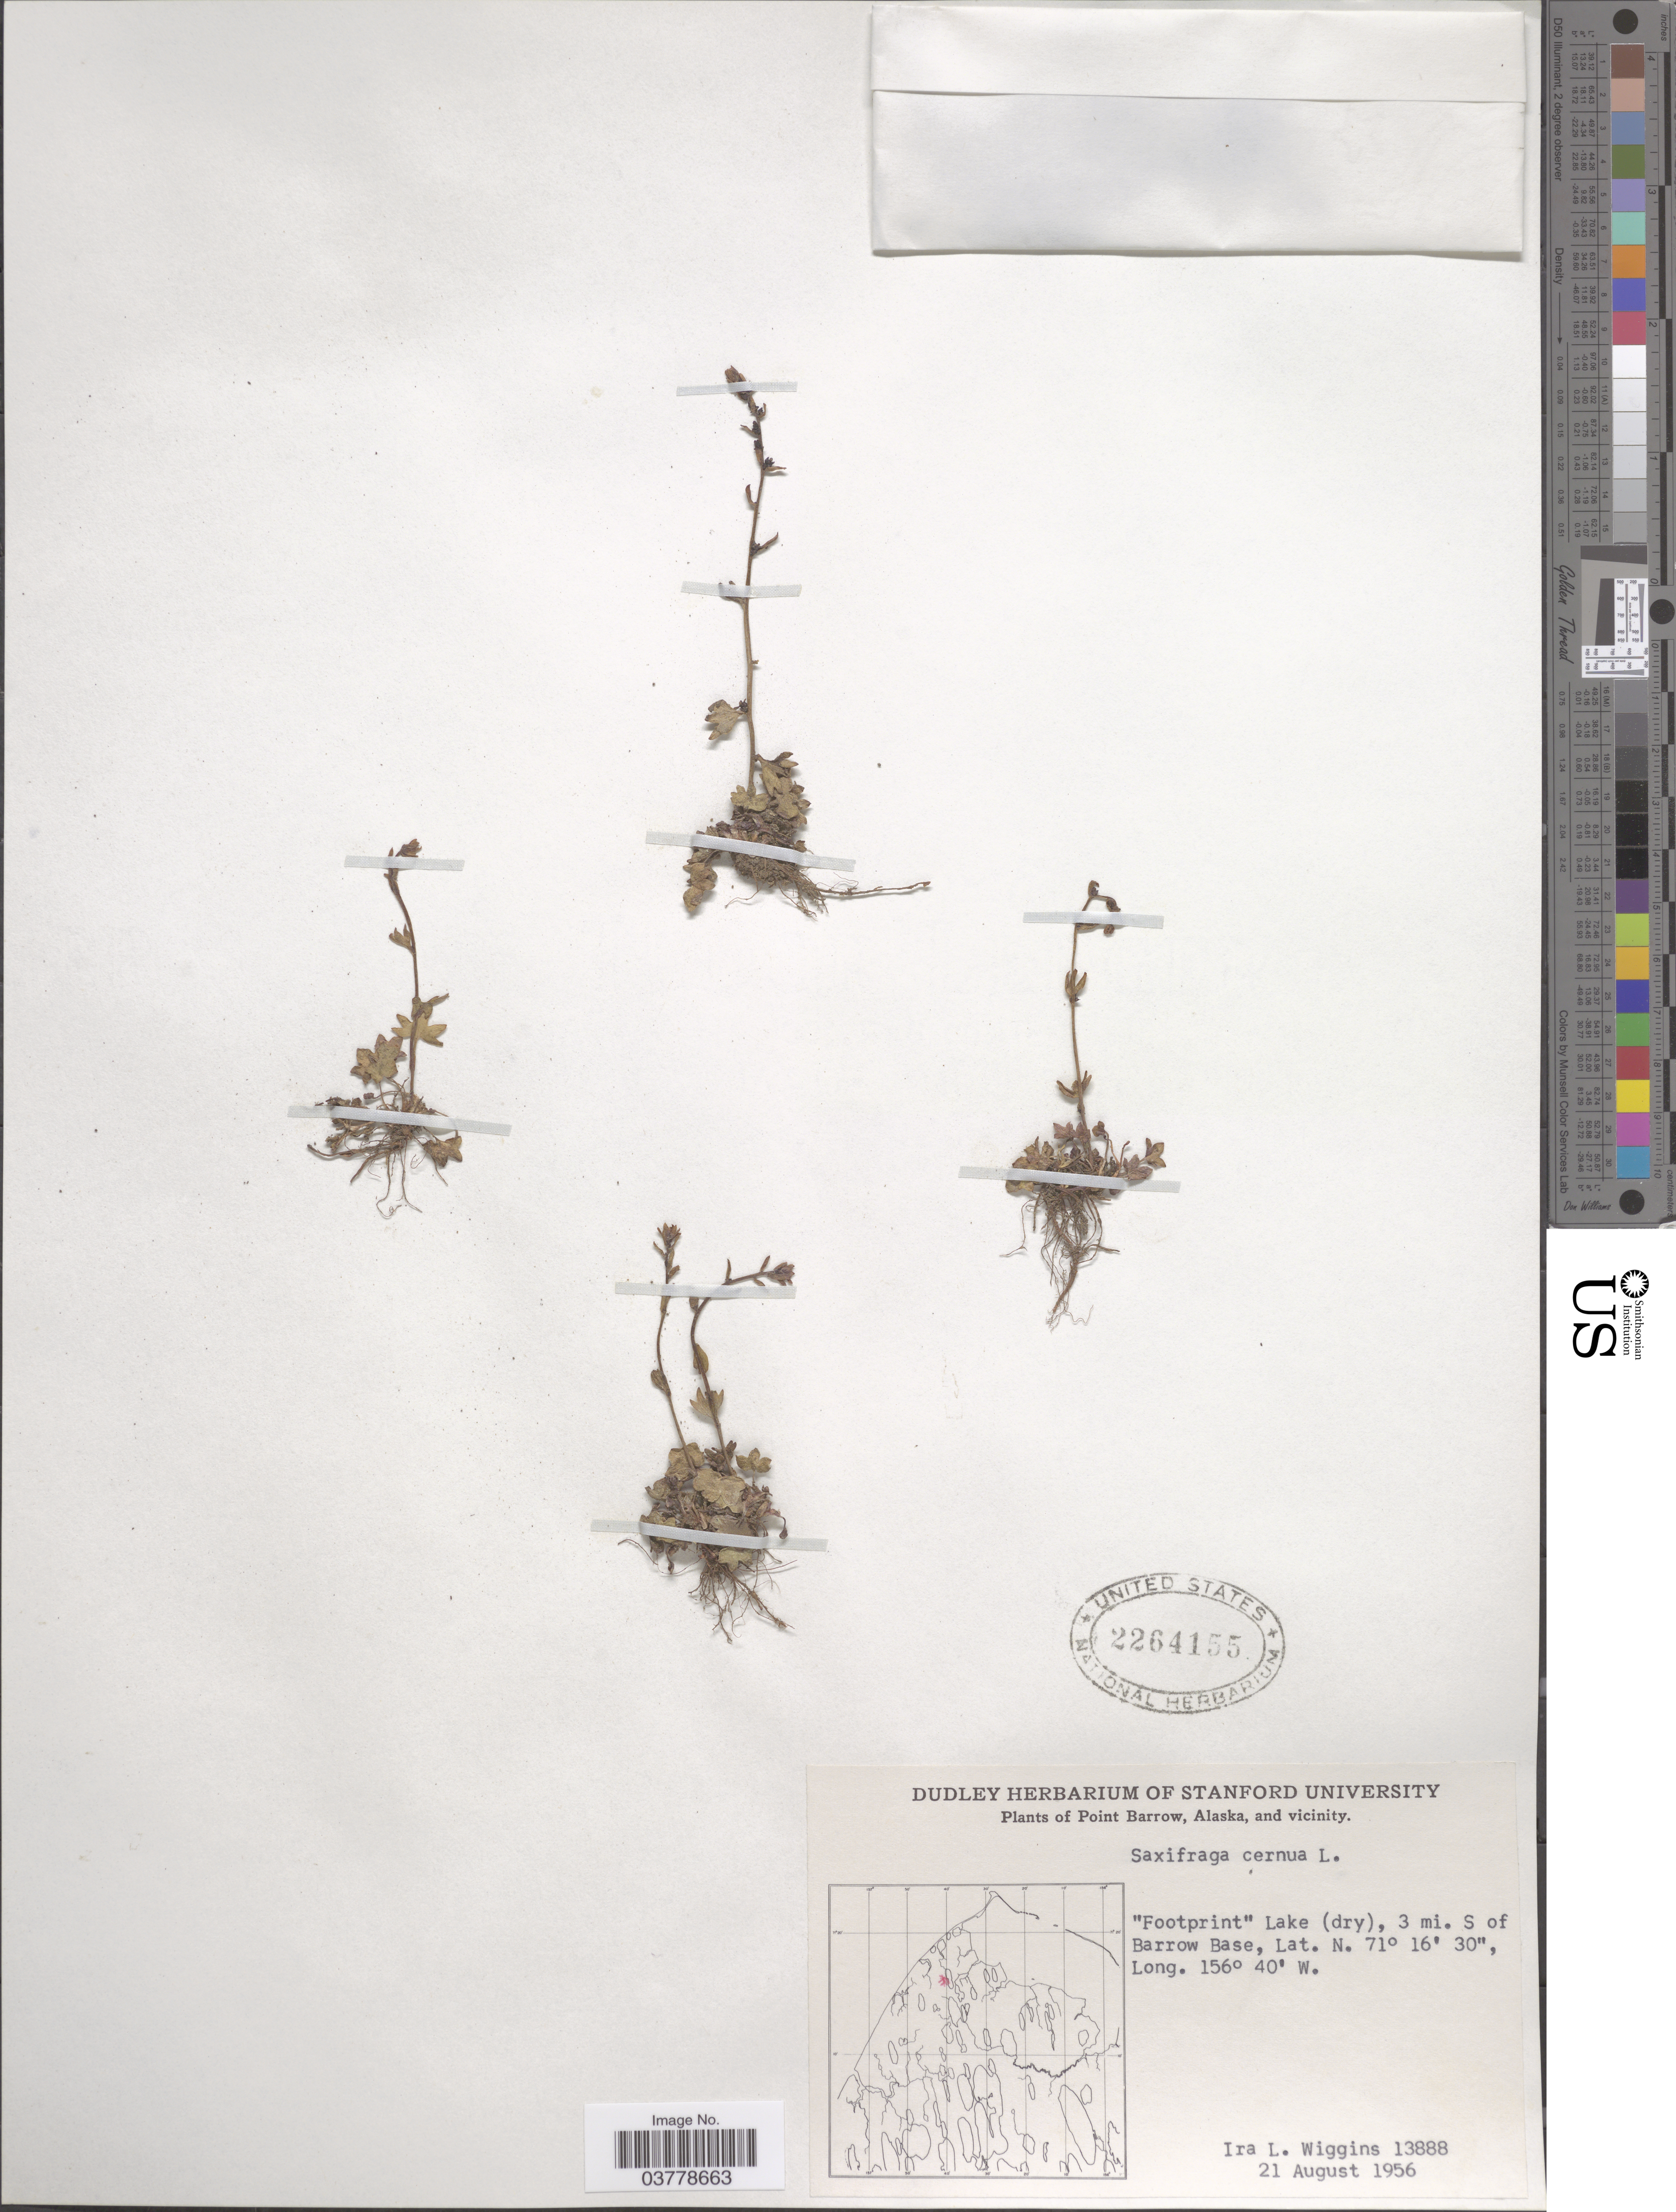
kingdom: Plantae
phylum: Tracheophyta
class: Magnoliopsida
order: Saxifragales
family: Saxifragaceae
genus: Saxifraga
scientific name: Saxifraga cernua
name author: L.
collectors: I. L. Wiggins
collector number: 13888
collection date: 1956-08-21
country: United States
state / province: Alaska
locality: Point Barrow, Alaska, and vicinity. "Footprint" Lake, 3 mi. S of Barrow Base.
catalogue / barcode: US 2264155